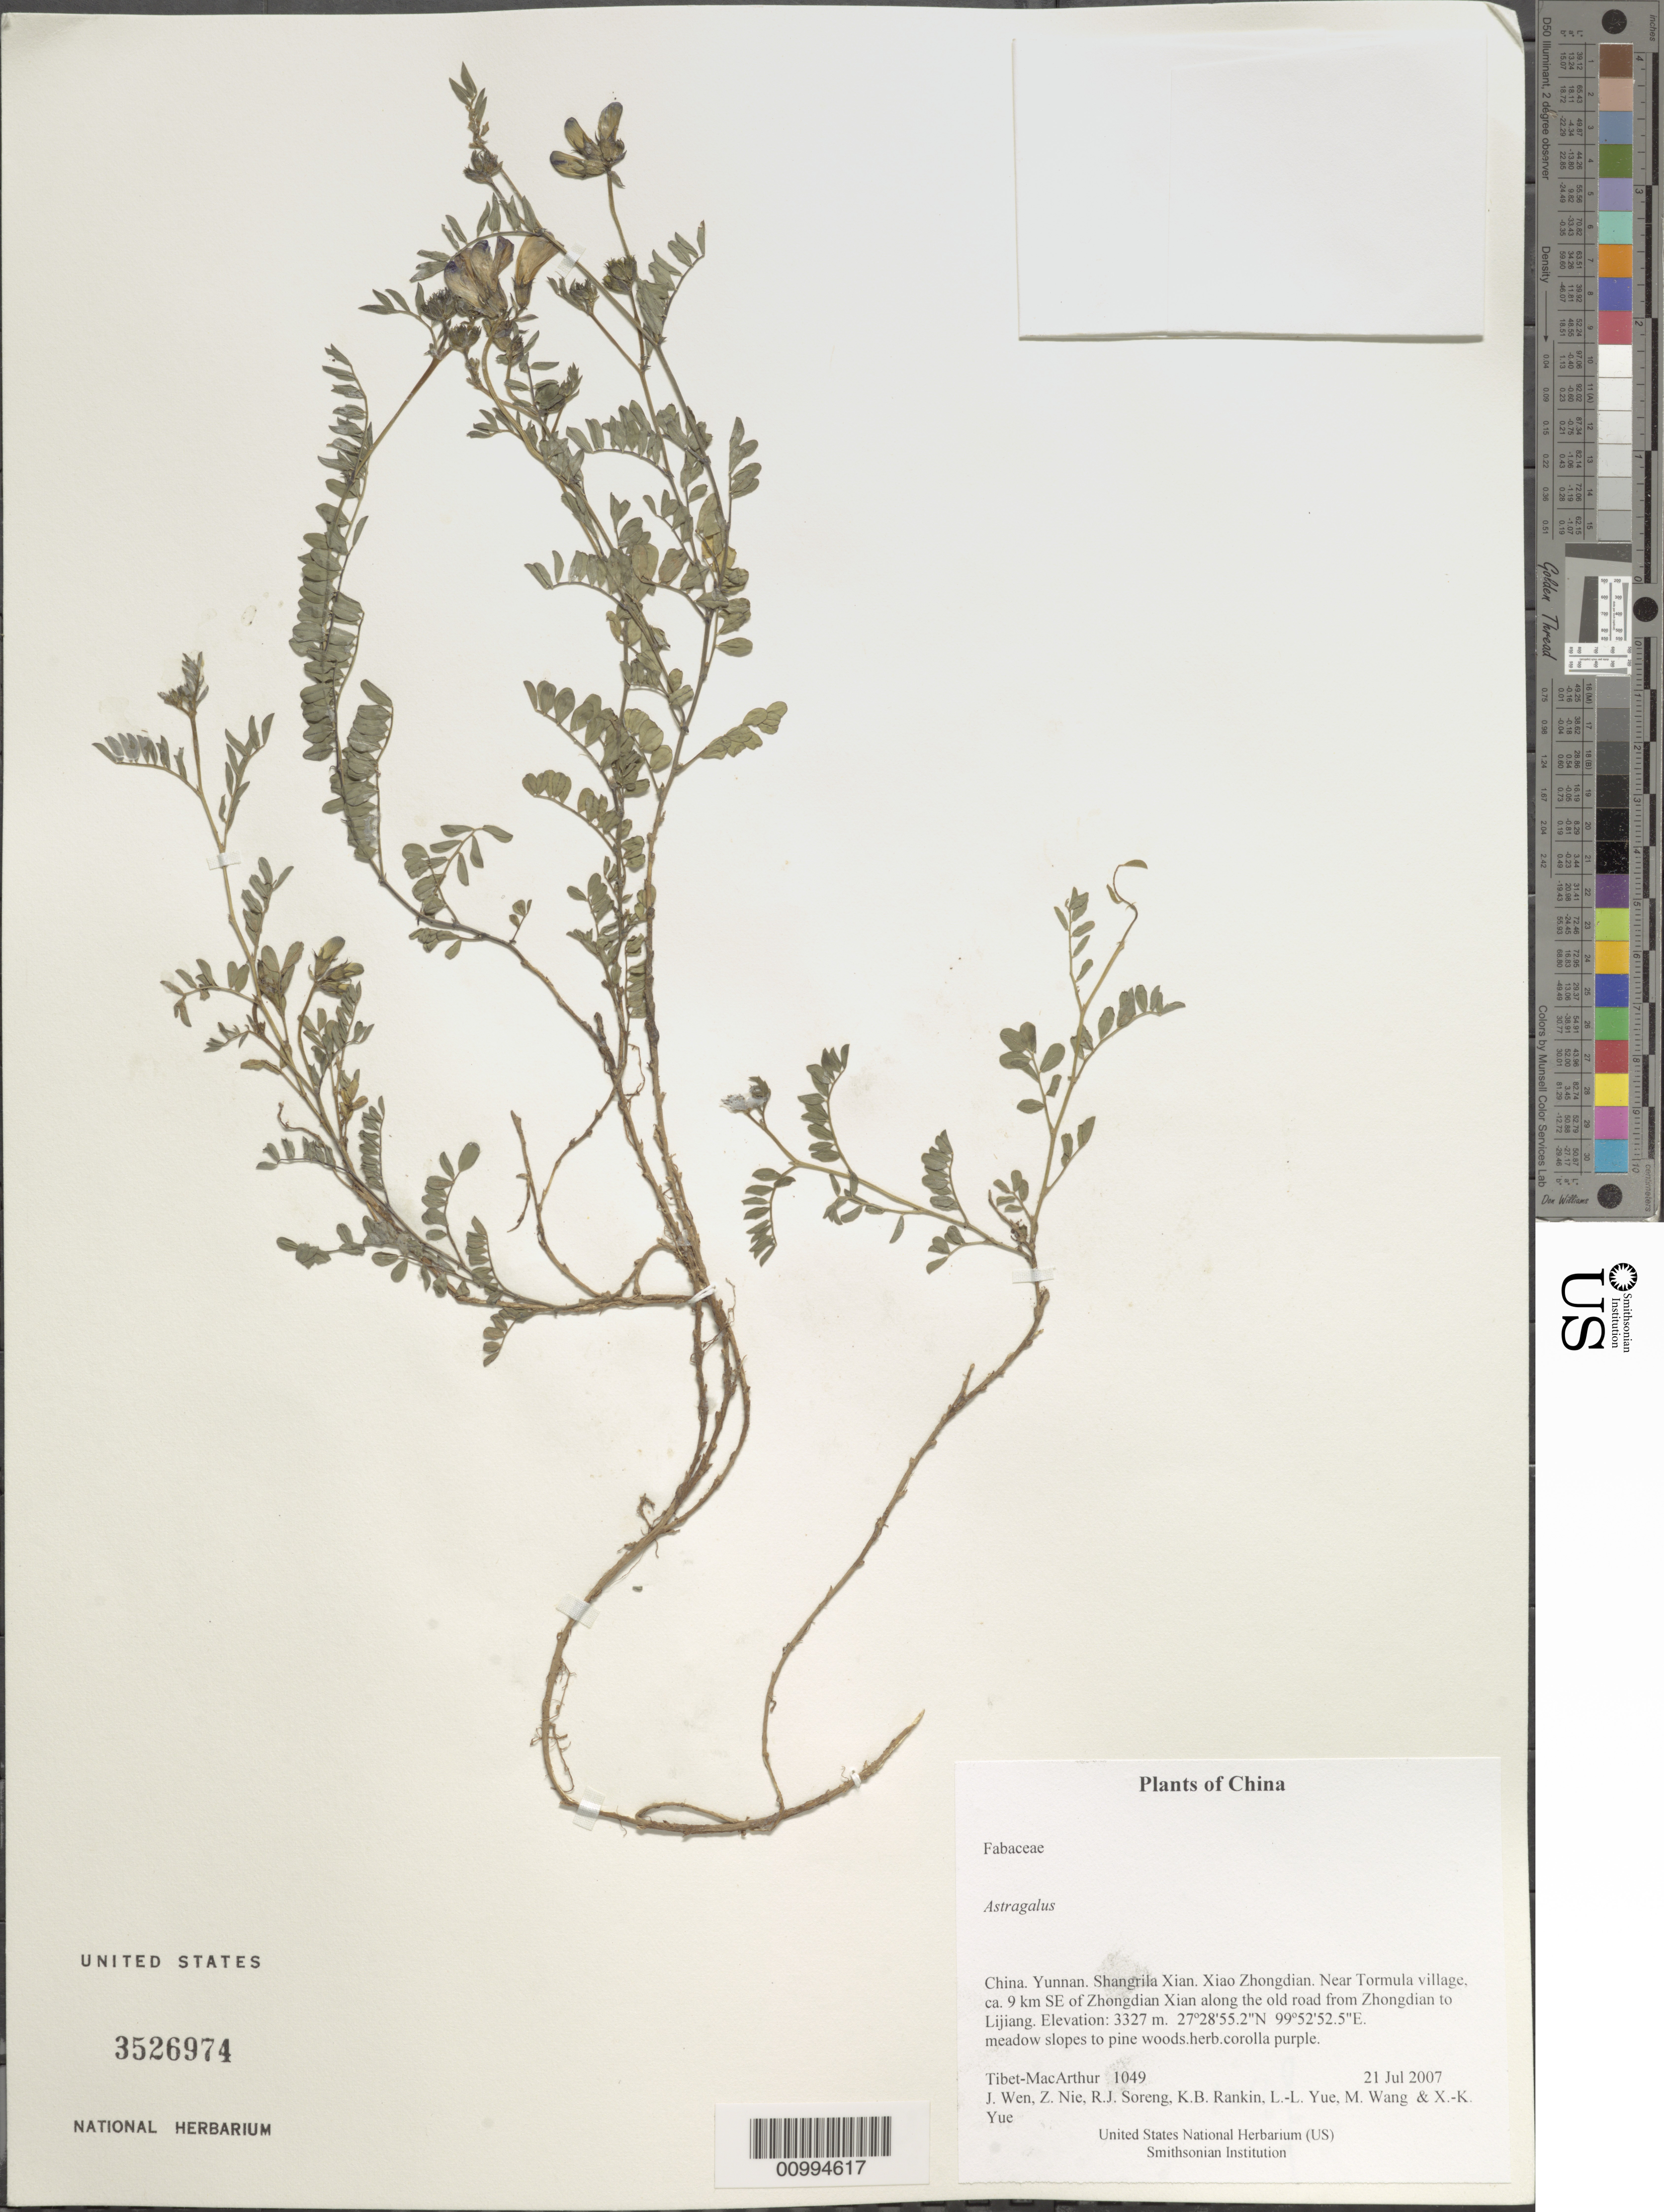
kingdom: Plantae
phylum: Tracheophyta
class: Magnoliopsida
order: Fabales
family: Fabaceae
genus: Astragalus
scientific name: Astragalus sp.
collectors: Tibet-MacArthur, J. Wen, Z. Nie, R. J. Soreng, K. Rankin, L. Yue, M. Wang & X. Yue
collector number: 1049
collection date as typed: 21 Jul 2007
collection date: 2007-07-21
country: China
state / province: Yunnan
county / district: Shangrila Xian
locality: Xiao Zhongdian. Near Tormula village, ca. 9 km SE of Zhongdian Xian along the old road from Zhongdian to Lijiang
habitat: meadow slopes to pine woods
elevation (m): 3327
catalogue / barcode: US 3526974